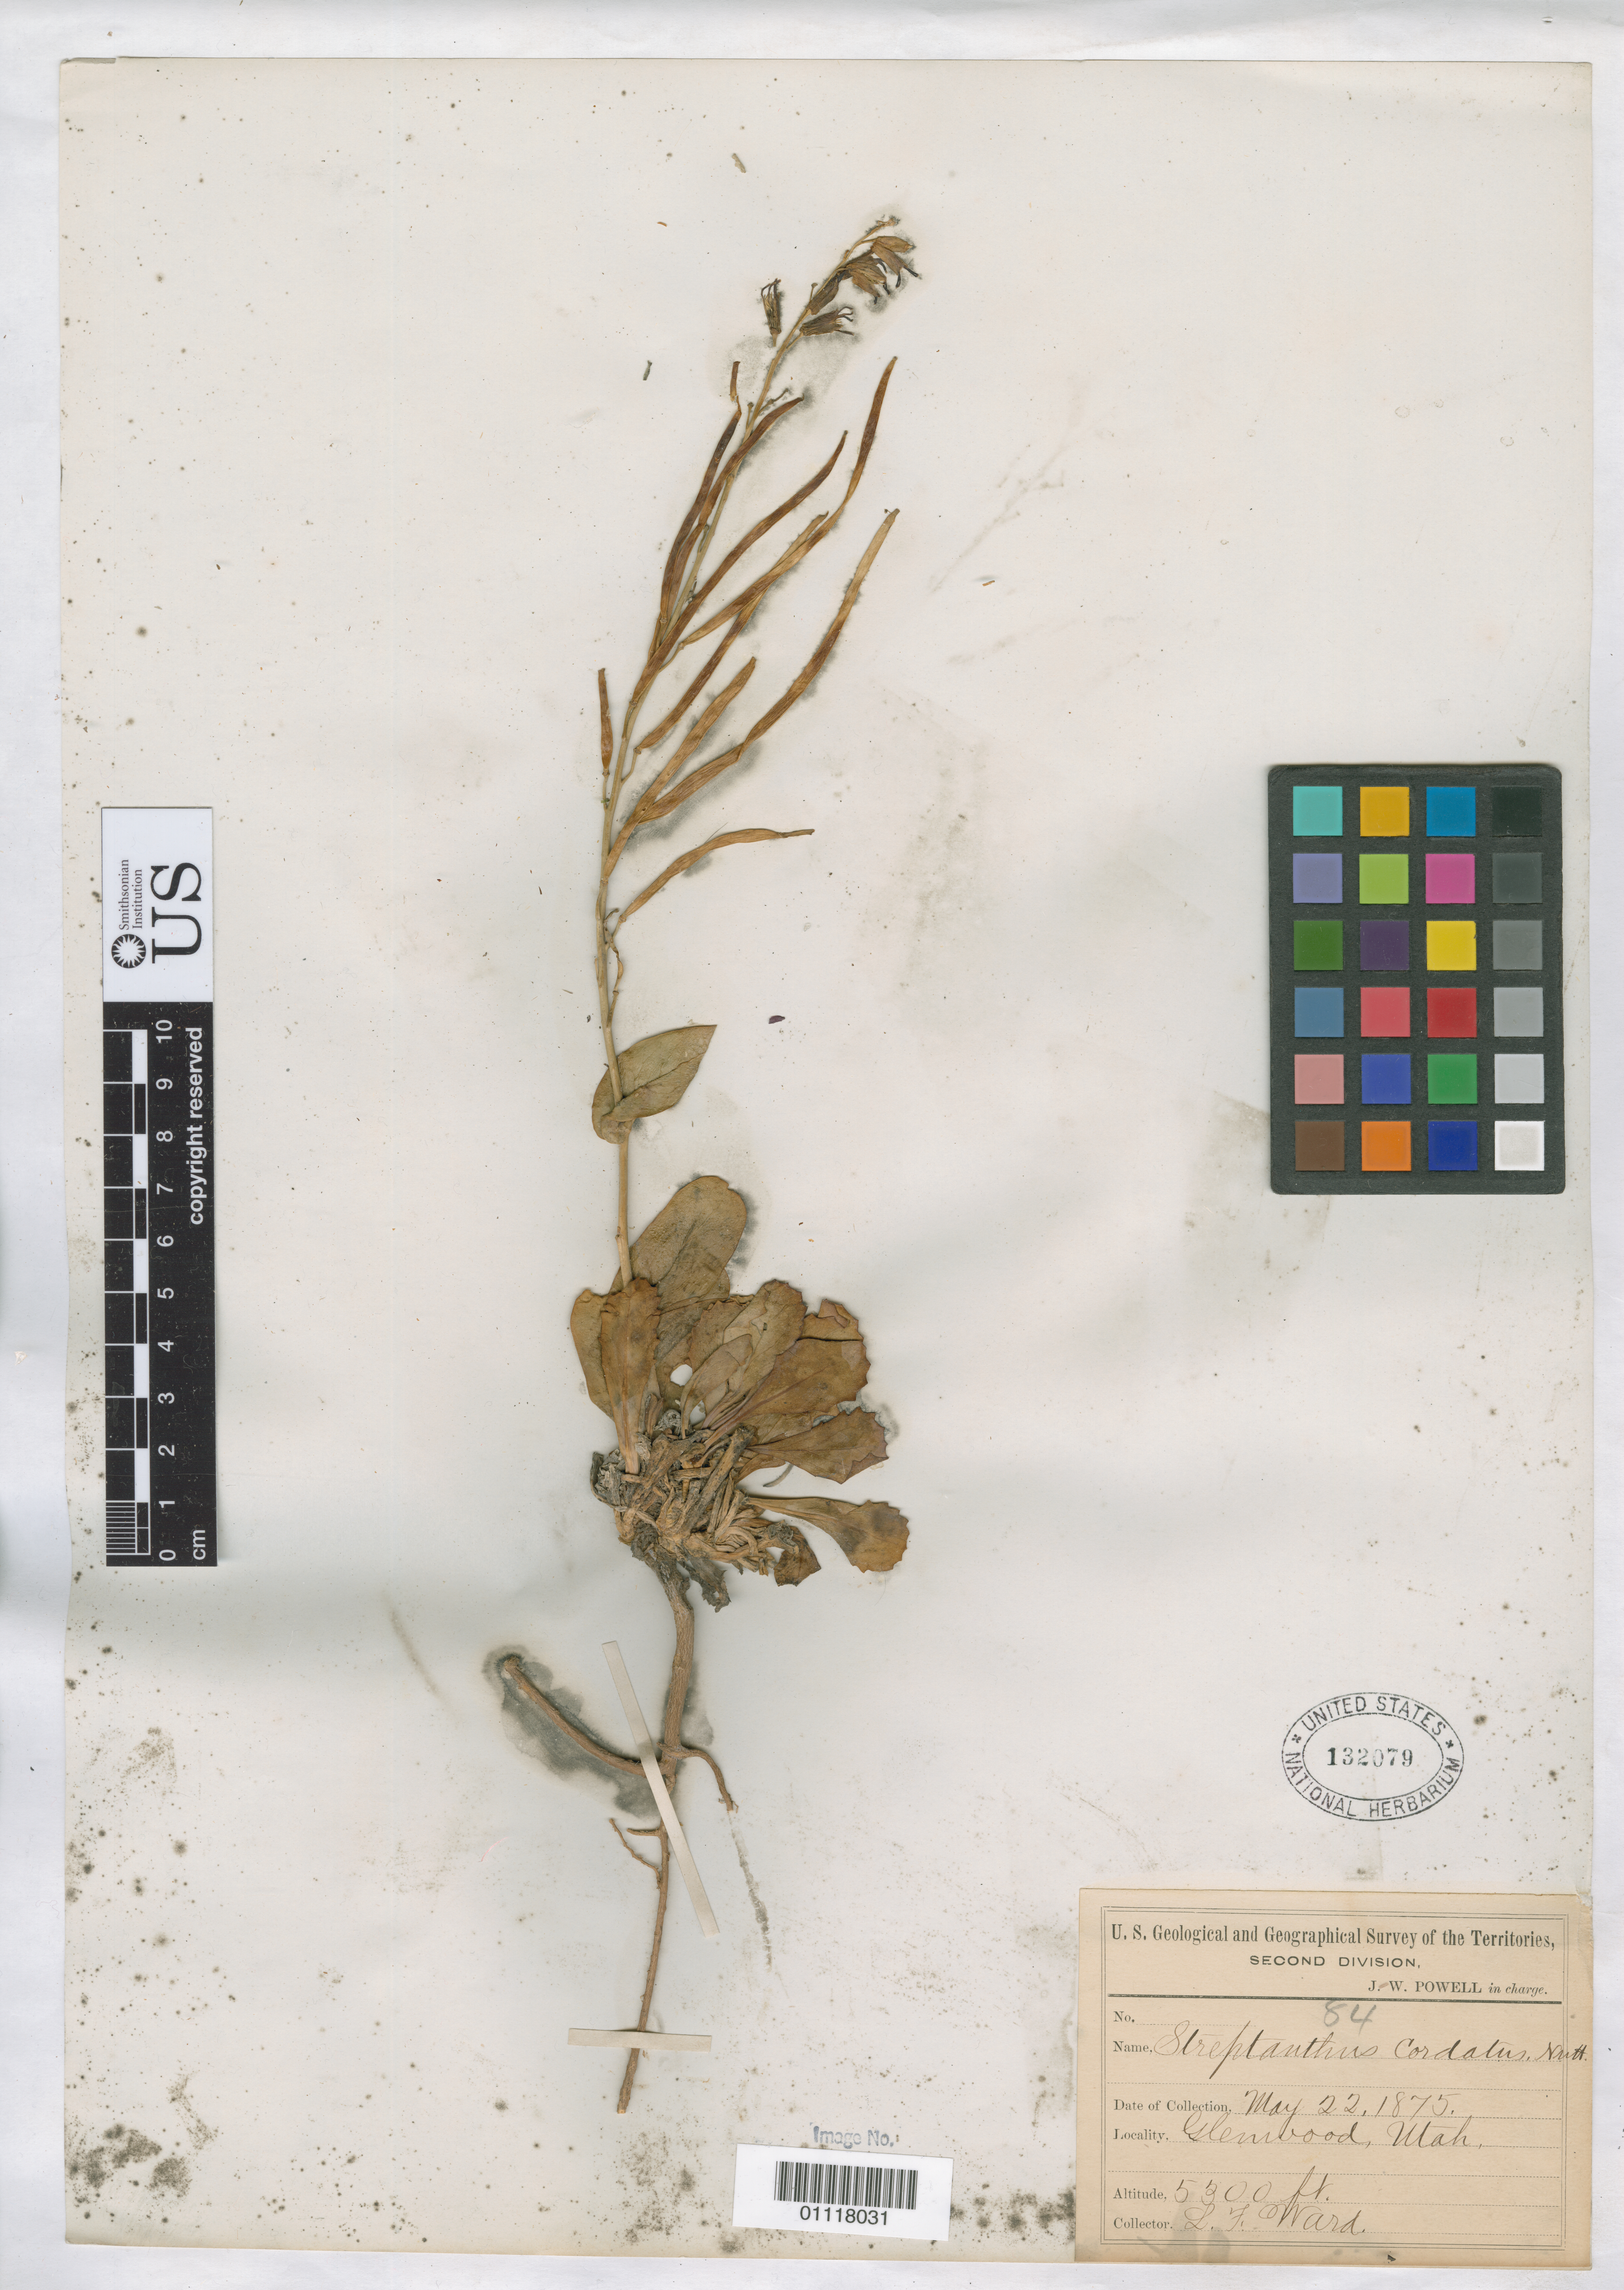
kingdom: Plantae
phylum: Tracheophyta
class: Magnoliopsida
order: Brassicales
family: Brassicaceae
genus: Streptanthus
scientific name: Streptanthus cordatus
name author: Nutt. ex Torr. & A. Gray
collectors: L. F. Ward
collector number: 84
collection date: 1875-05-22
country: United States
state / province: Utah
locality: Glenwood.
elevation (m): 1615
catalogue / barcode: US 132079